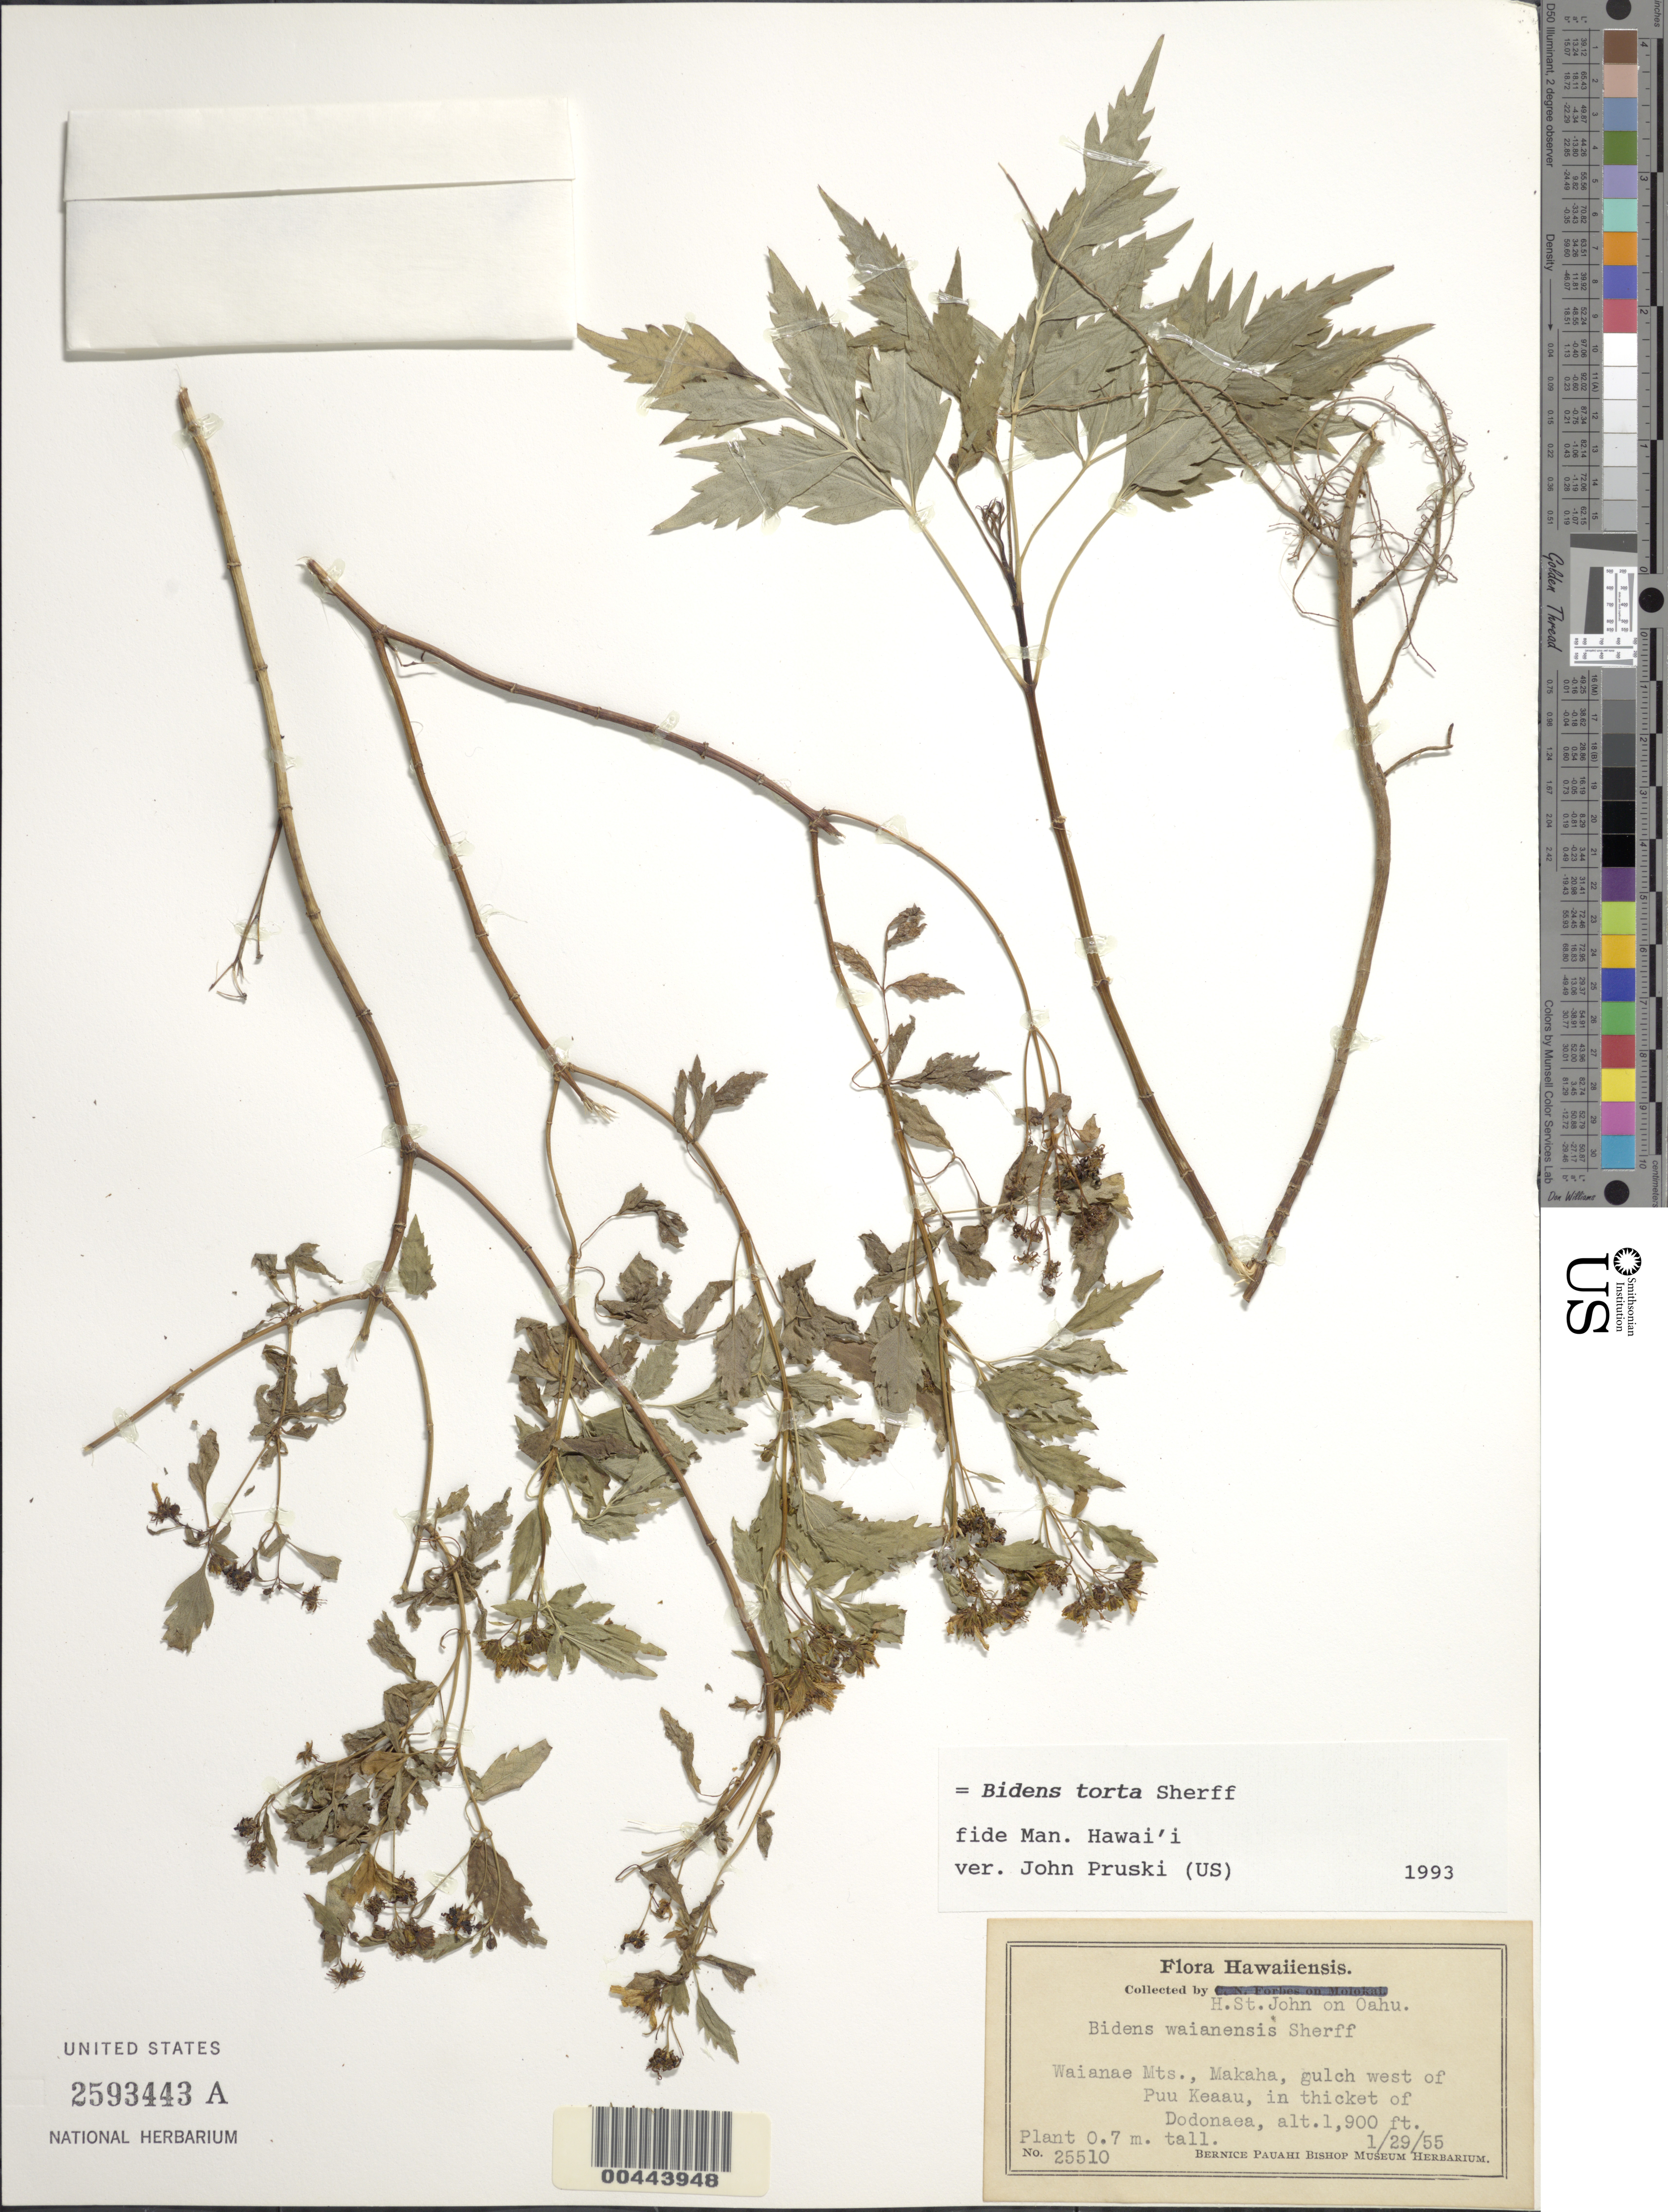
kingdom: Plantae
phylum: Tracheophyta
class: Magnoliopsida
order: Asterales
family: Asteraceae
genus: Bidens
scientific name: Bidens torta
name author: Sherff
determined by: Pruski, J. F.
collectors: H. St. John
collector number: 25510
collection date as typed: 29 Jan 1955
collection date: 1955-01-29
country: United States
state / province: Hawaii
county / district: Honolulu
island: Oahu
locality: Waianae Mountains, Makaha, gulch W of Puu Keaau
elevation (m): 579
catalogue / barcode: US 2593443A